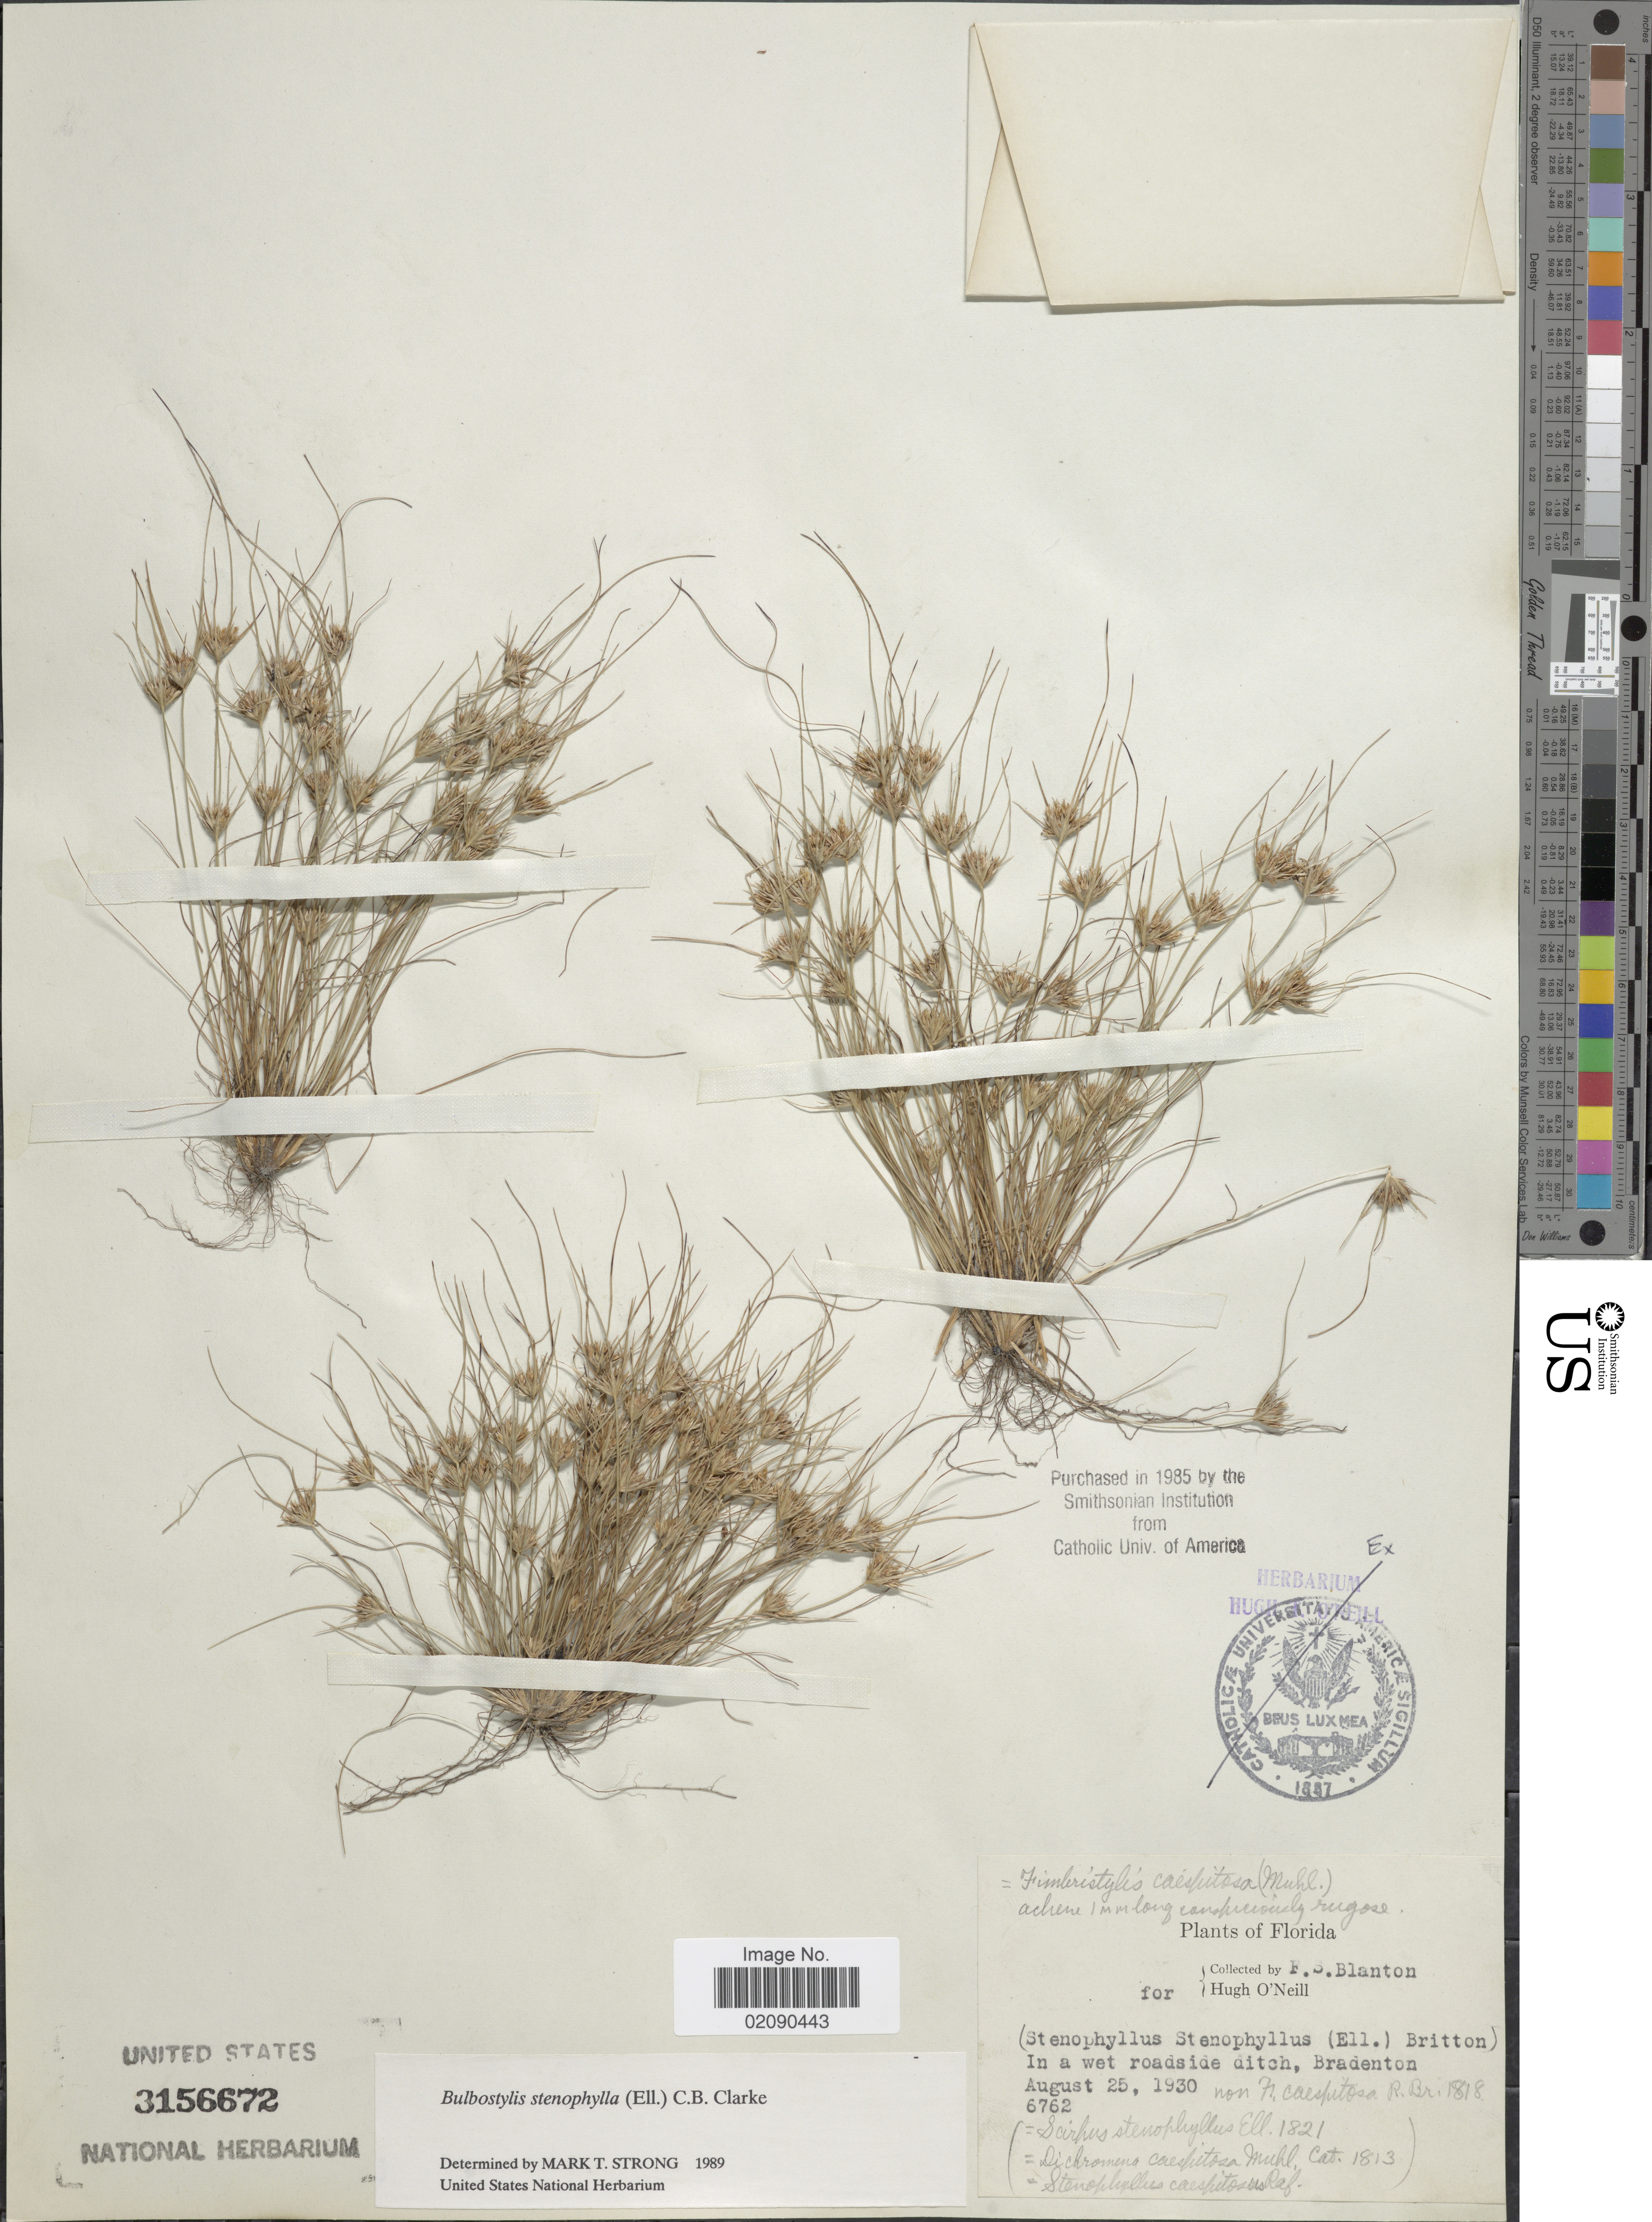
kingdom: Plantae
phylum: Tracheophyta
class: Liliopsida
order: Poales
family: Cyperaceae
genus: Bulbostylis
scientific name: Bulbostylis stenophylla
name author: (Elliott) C.B. Clarke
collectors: F. S. Blanton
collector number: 6762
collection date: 1930-08-25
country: United States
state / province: Florida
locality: In a wet roadside ditch, Bradenton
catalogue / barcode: US 3156672